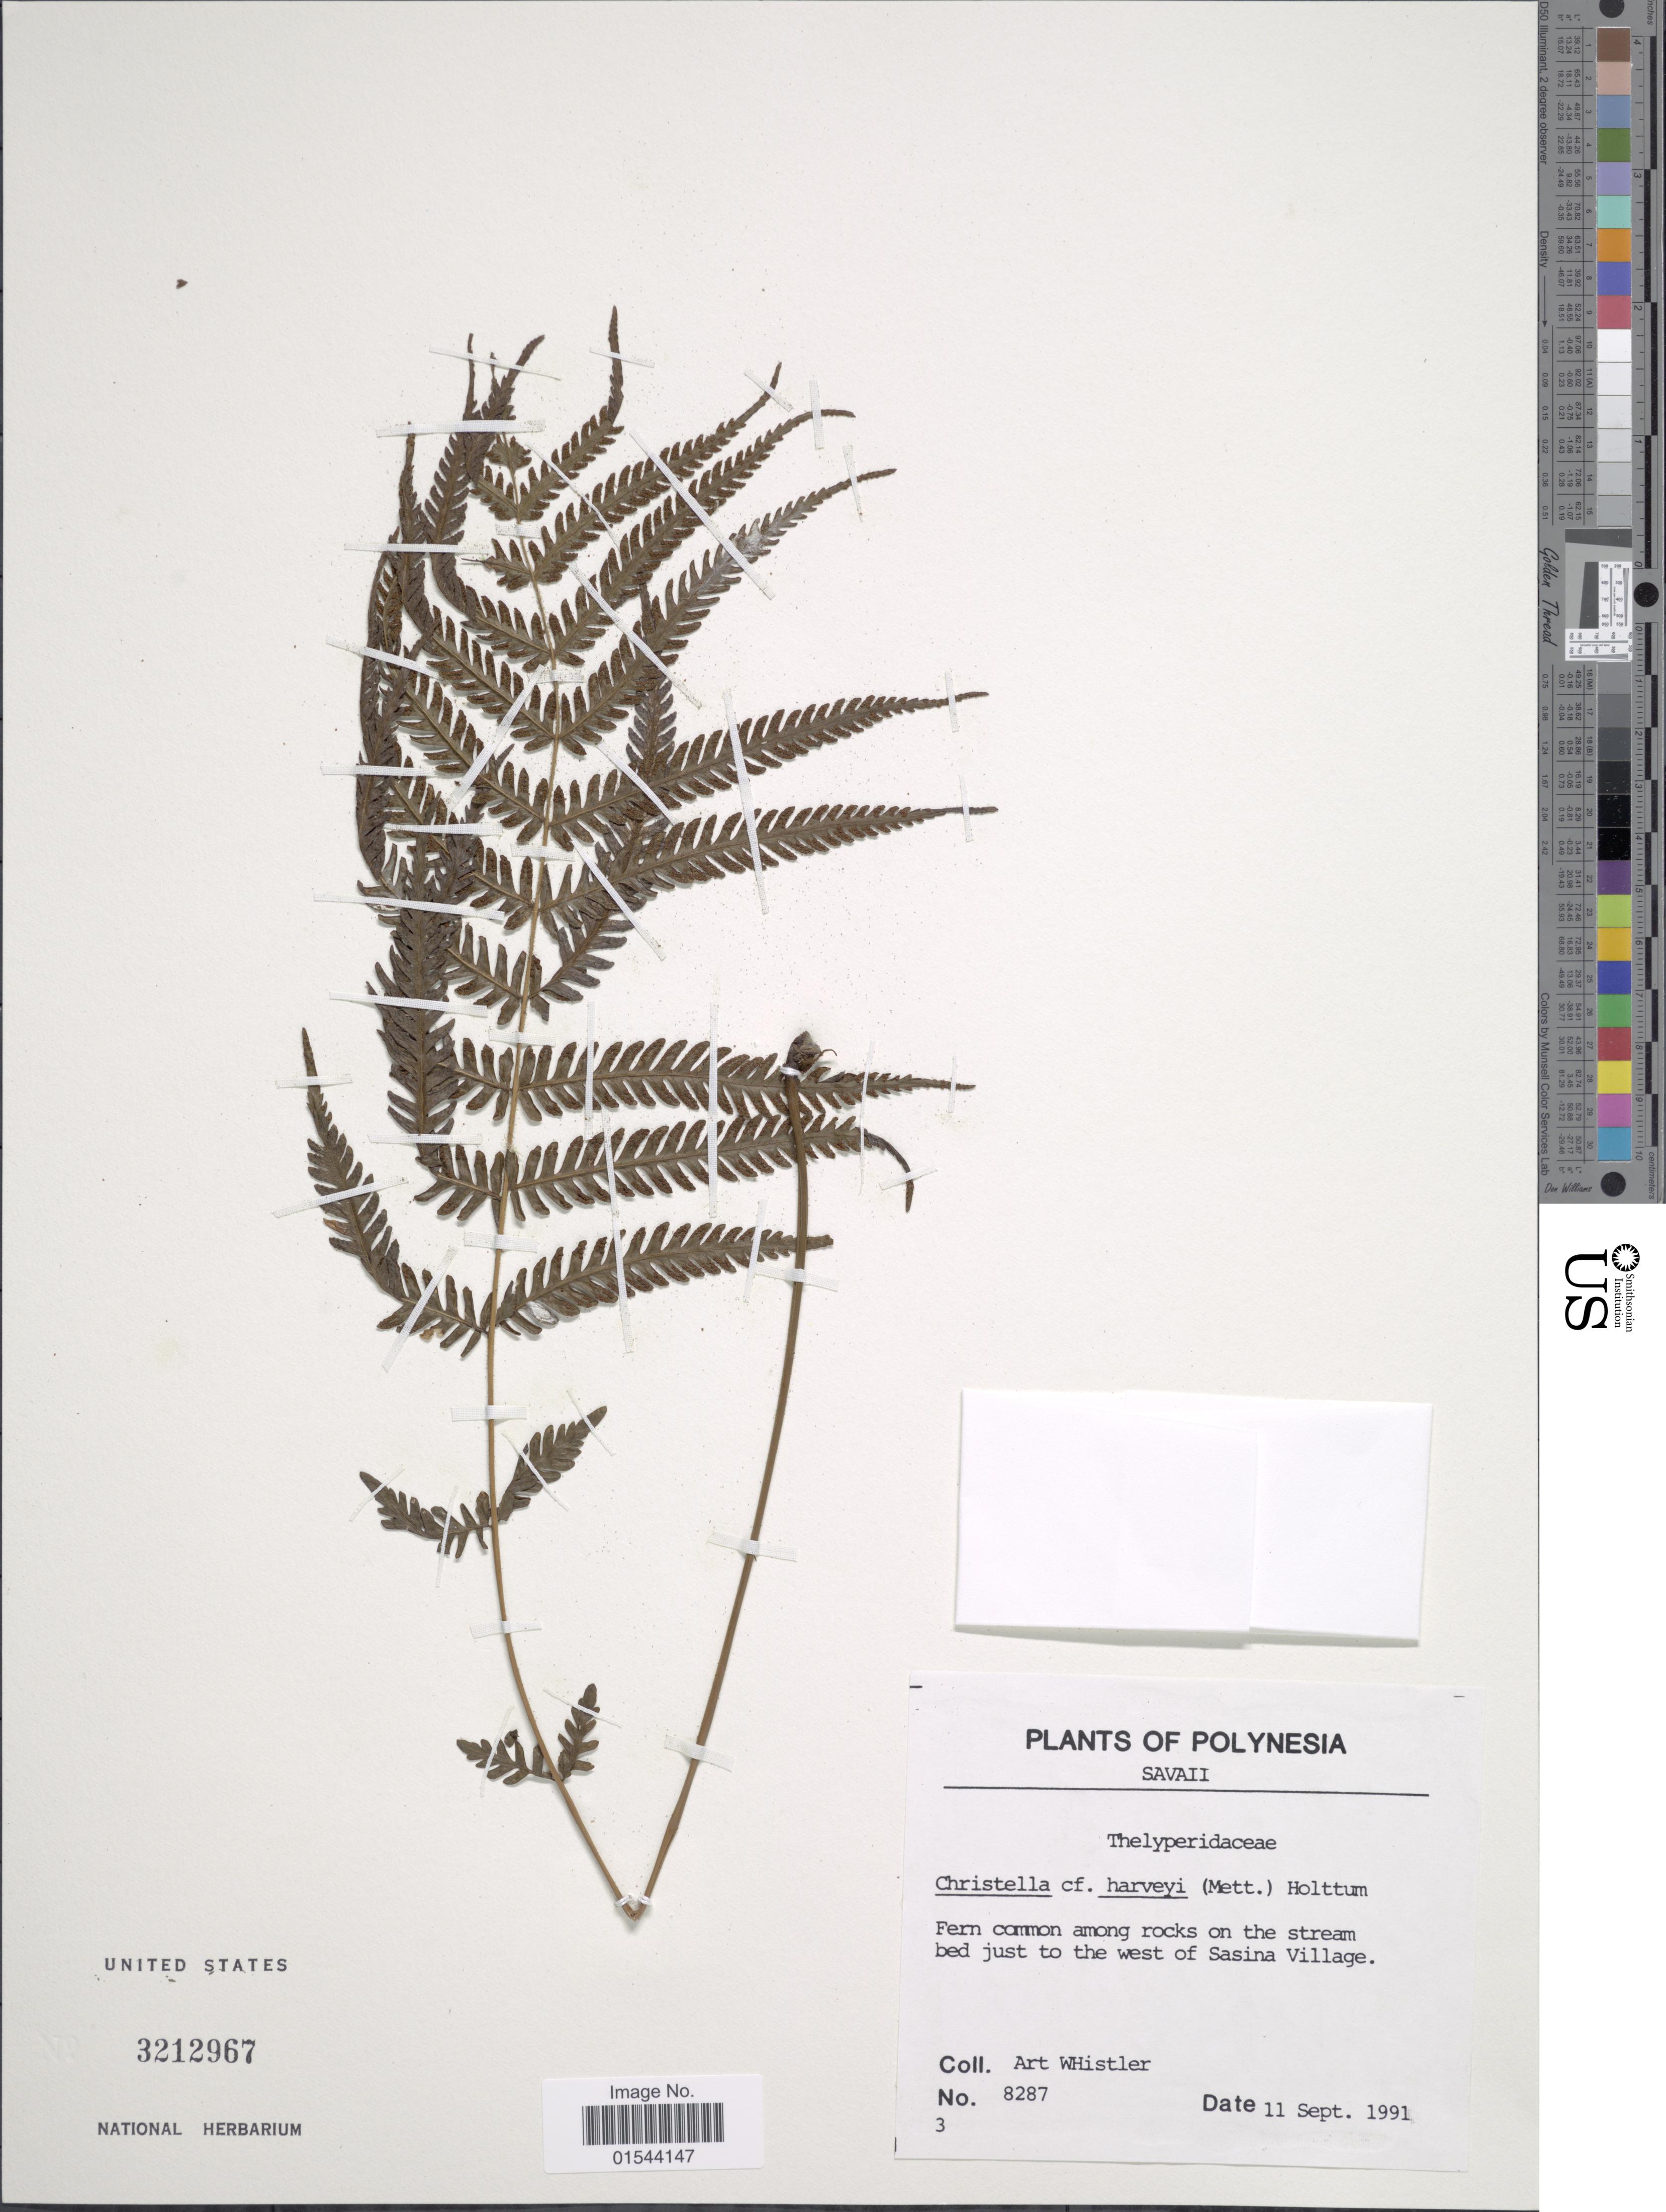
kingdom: Plantae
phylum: Tracheophyta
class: Polypodiopsida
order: Polypodiales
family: Thelypteridaceae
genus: Christella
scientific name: Christella harveyi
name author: (Mett.) Holttum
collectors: A. Whistler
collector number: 8287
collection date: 1991-09-11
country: Samoa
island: Savai'i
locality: Polynesia, Savaii, Fern common among rocks on the stream bed just to the west of Sasina Village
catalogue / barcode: US 3212967